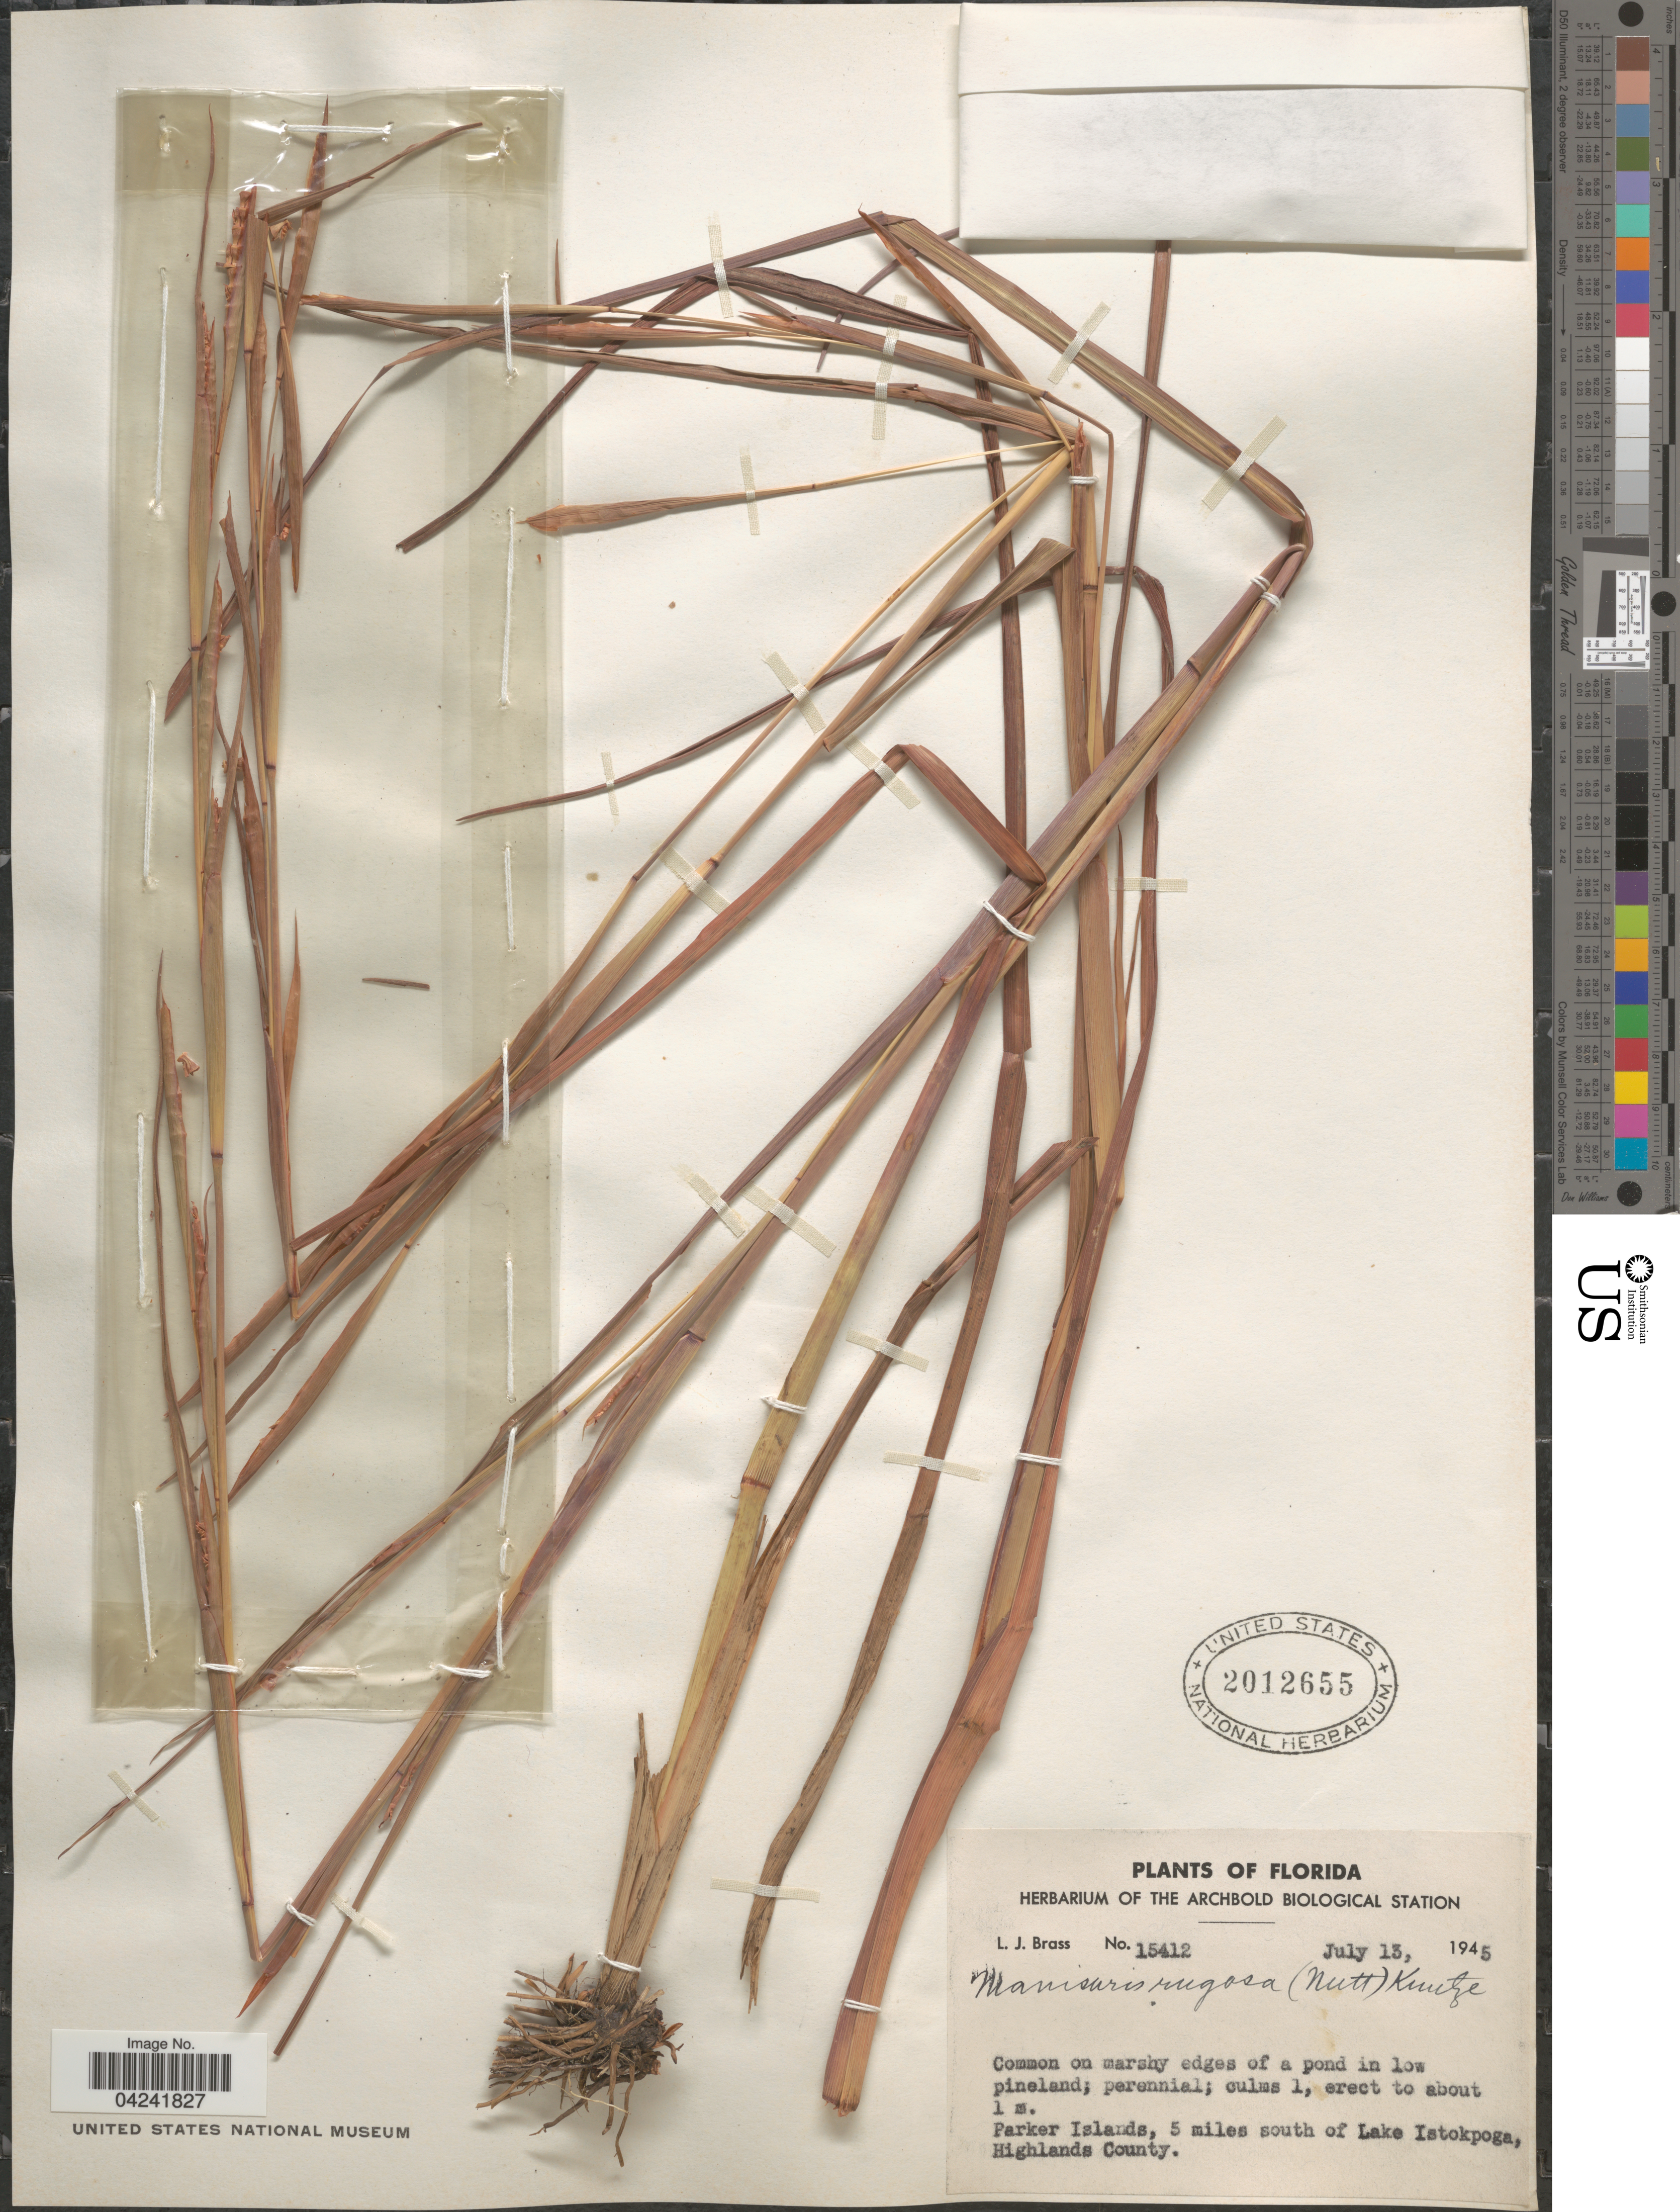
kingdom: Plantae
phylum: Tracheophyta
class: Liliopsida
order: Poales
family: Poaceae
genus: Mnesithea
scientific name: Mnesithea rugosa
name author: (Nutt.) de Koning & Sosef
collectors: L. J. Brass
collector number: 15412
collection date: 1945-07-13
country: United States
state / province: Florida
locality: Parker Islands, 5 miles south of Lake Istokpoga, Highlands County.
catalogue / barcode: US 2012655